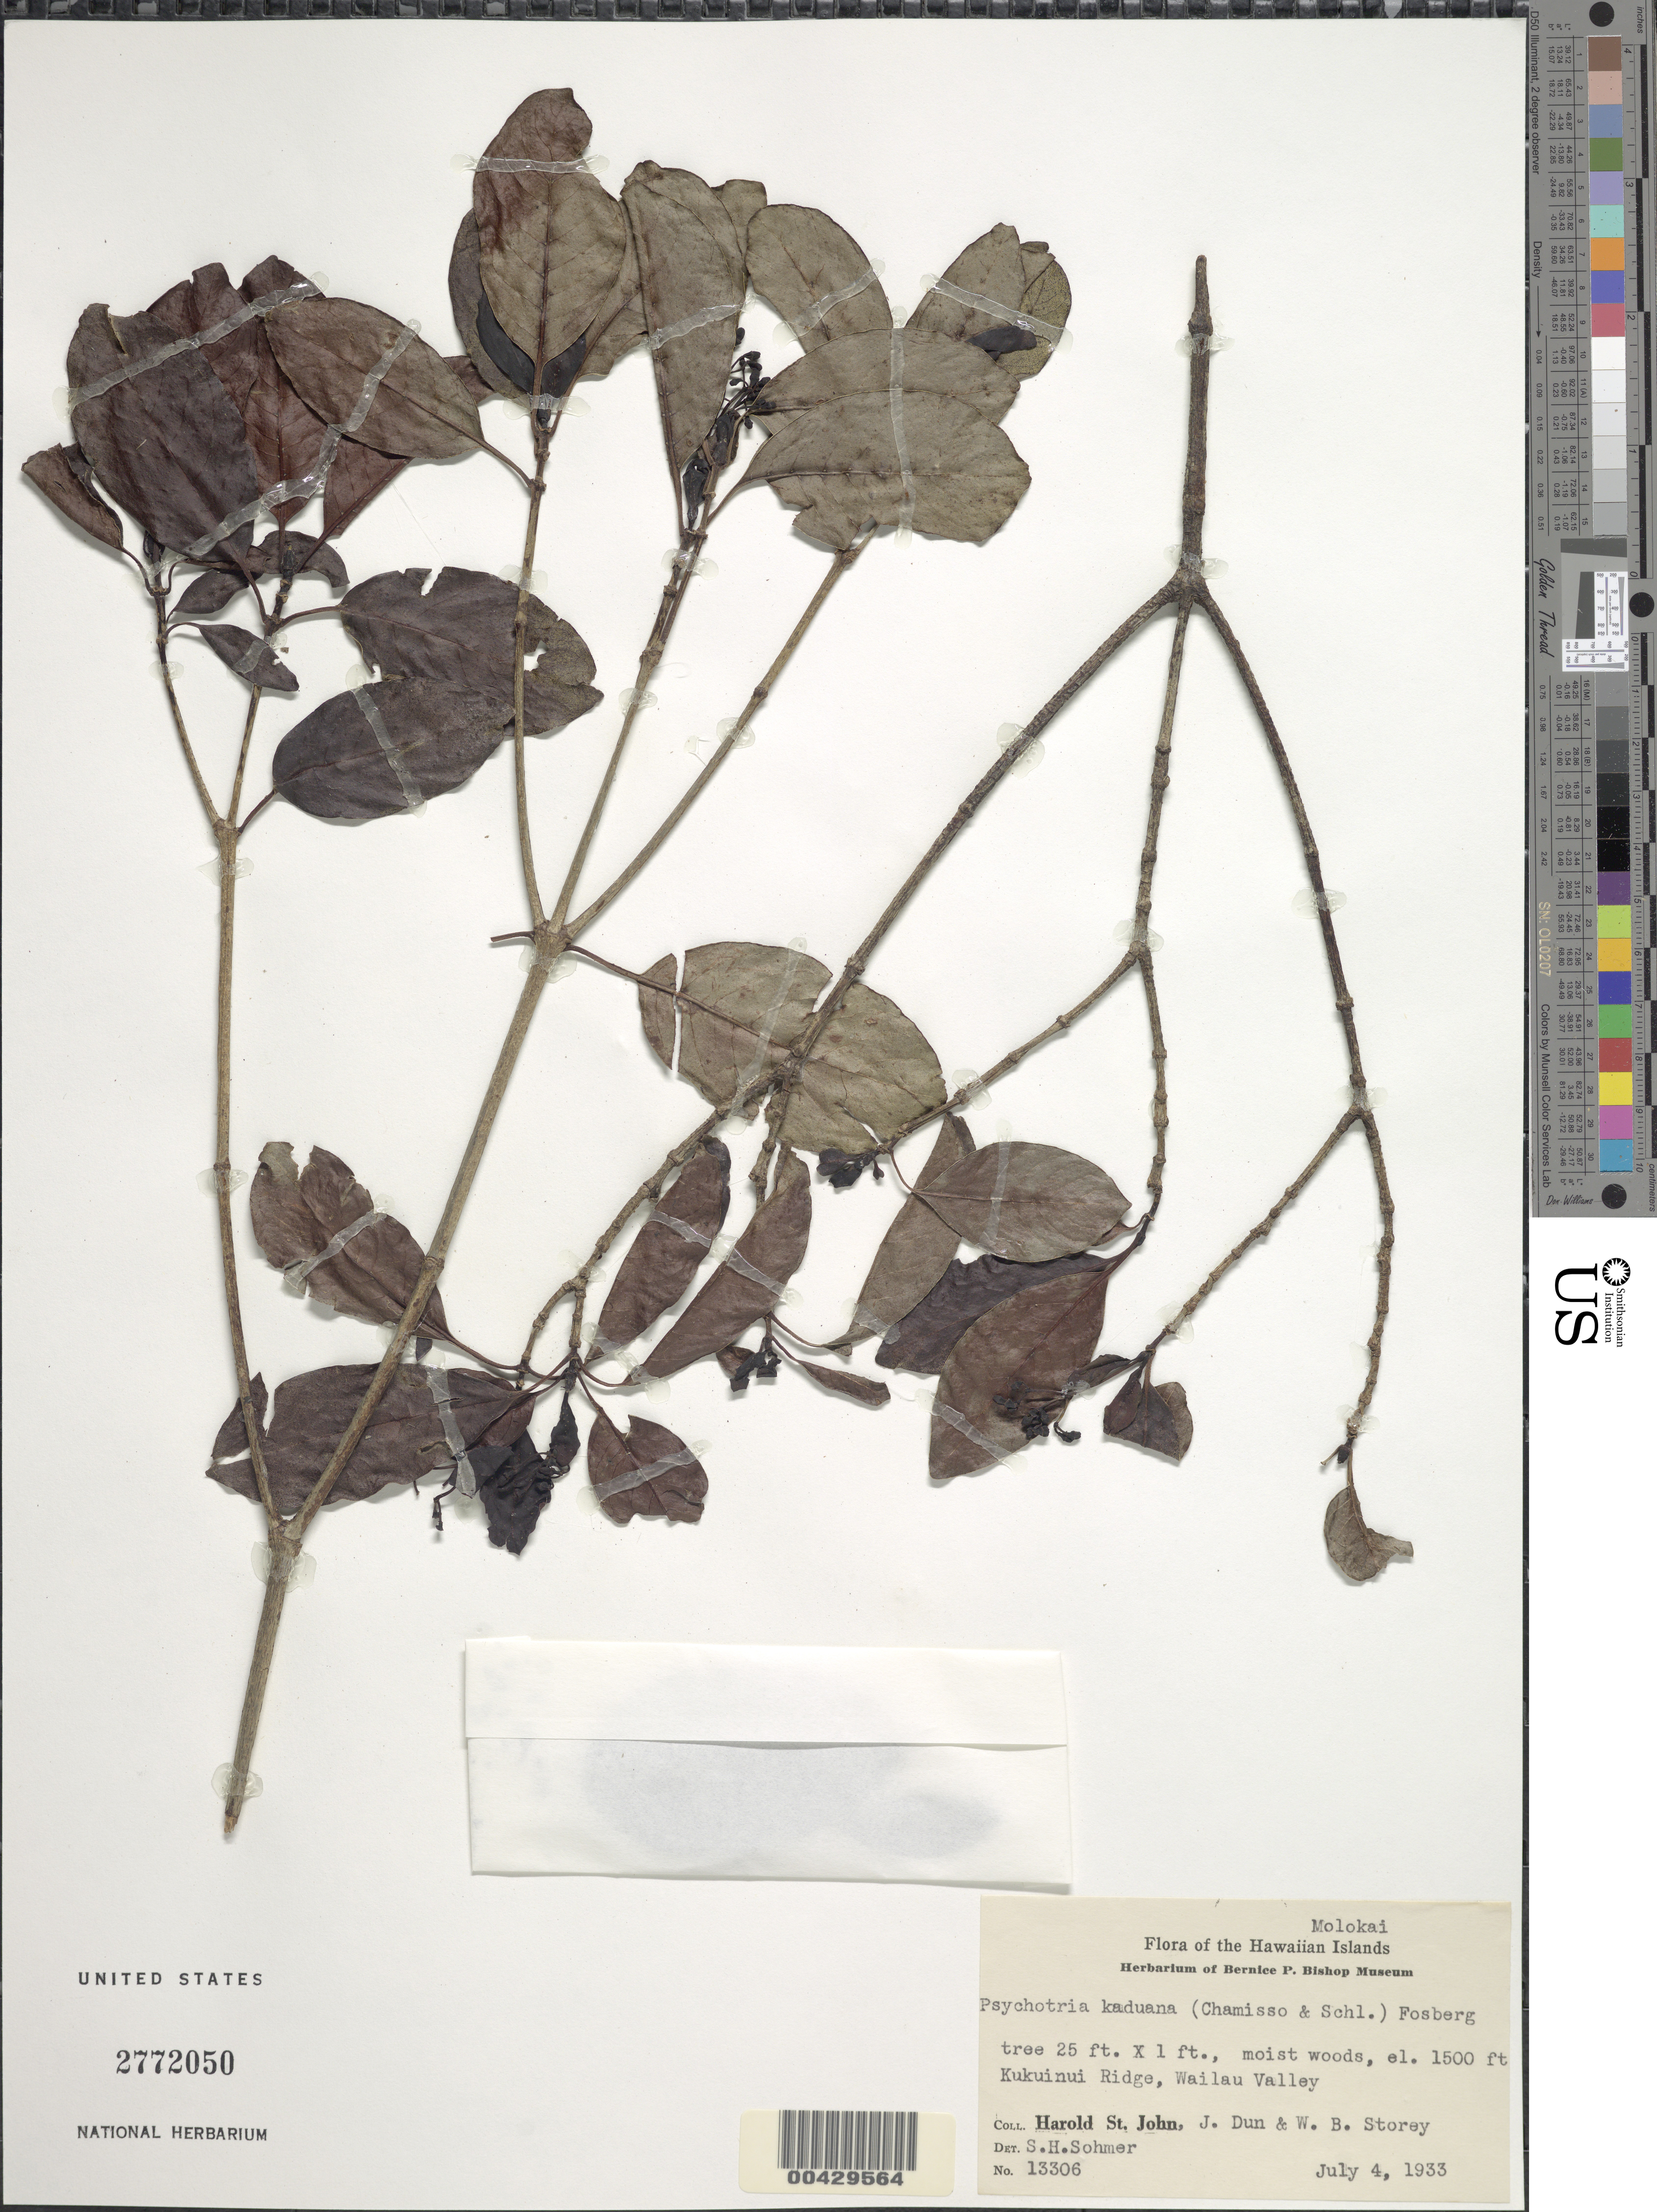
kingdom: Plantae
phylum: Tracheophyta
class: Magnoliopsida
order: Gentianales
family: Rubiaceae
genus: Psychotria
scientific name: Psychotria kaduana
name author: (Cham. & Schltdl.) Fosberg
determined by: Sohmer, S. H.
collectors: H. St. John, J. Dun & W. Storey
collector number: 13306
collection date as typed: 4 Jul 1933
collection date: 1933-07-04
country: United States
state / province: Hawaii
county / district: Maui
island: Moloka'i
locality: Kukuinui Ridge, Wailau Valley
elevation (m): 457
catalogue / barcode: US 2772050